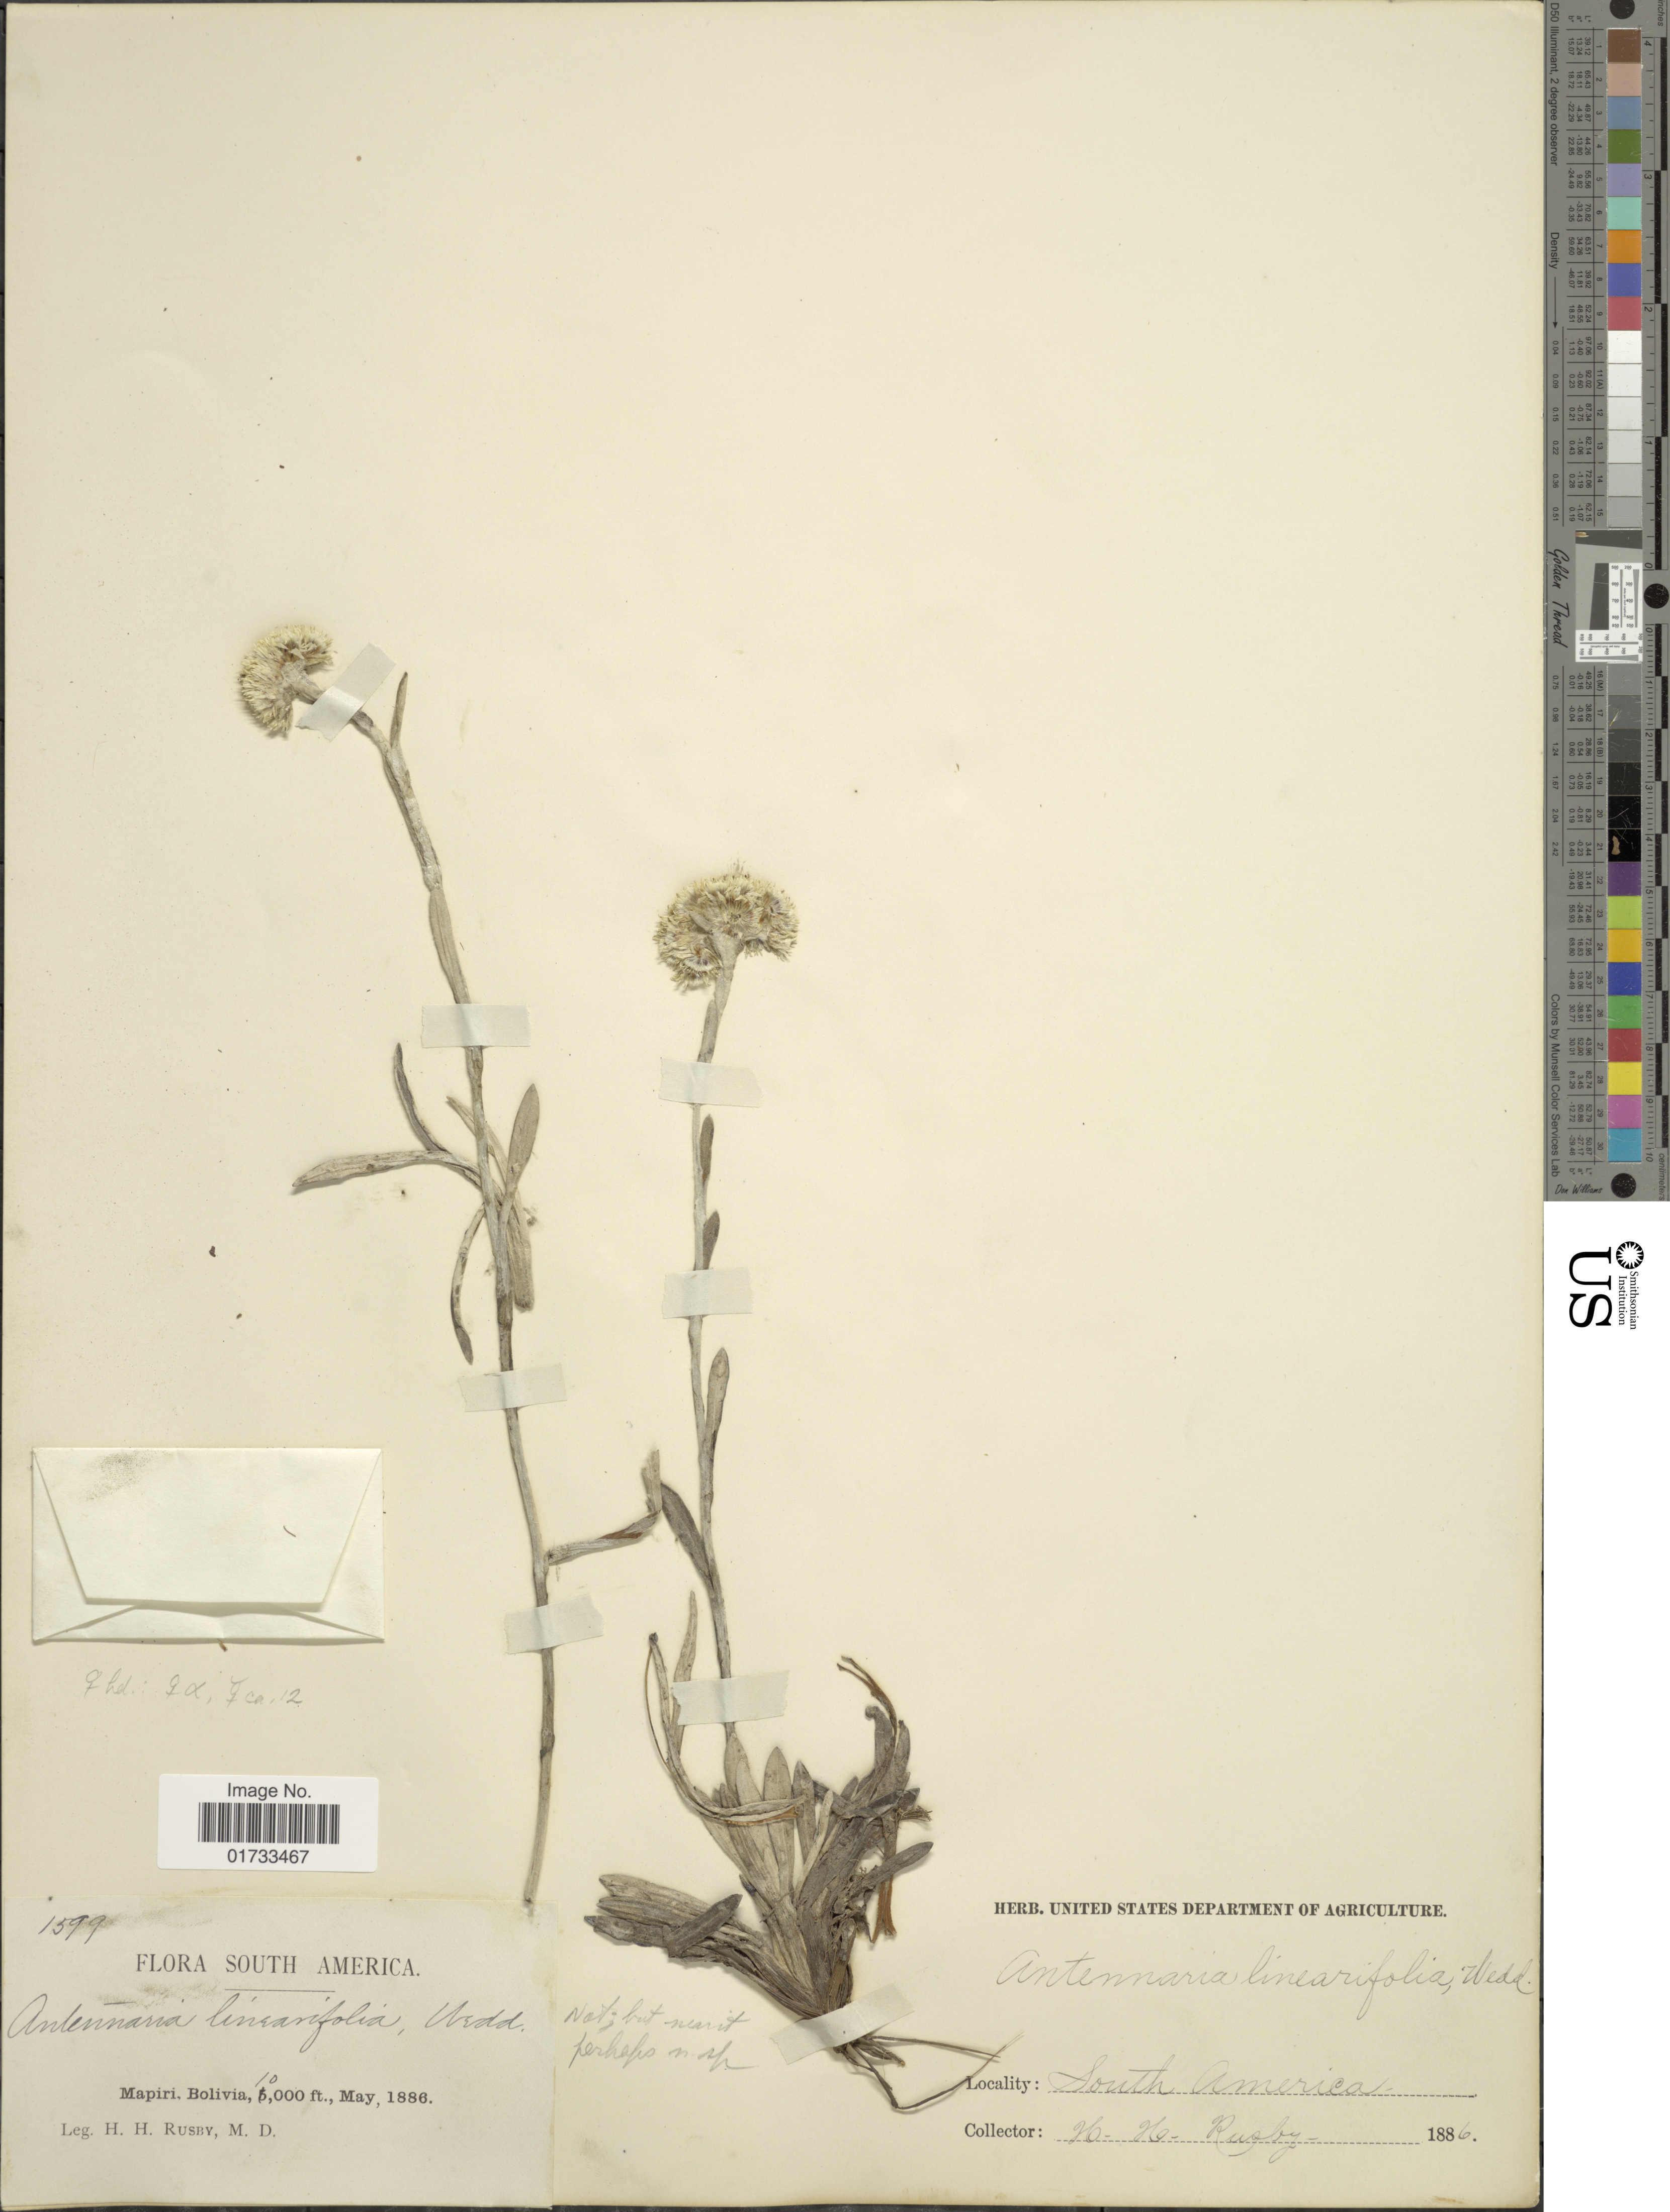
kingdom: Plantae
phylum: Tracheophyta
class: Magnoliopsida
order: Asterales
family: Asteraceae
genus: Quasiantennaria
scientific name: Quasiantennaria linearifolia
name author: (Wedd.) R.J. Bayer & M.O. Dillon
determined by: Nesom, Guy L.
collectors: H. H. Rusby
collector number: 1599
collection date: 1886-05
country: Bolivia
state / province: La Páz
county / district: Larecaja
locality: Mapiri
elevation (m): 3048